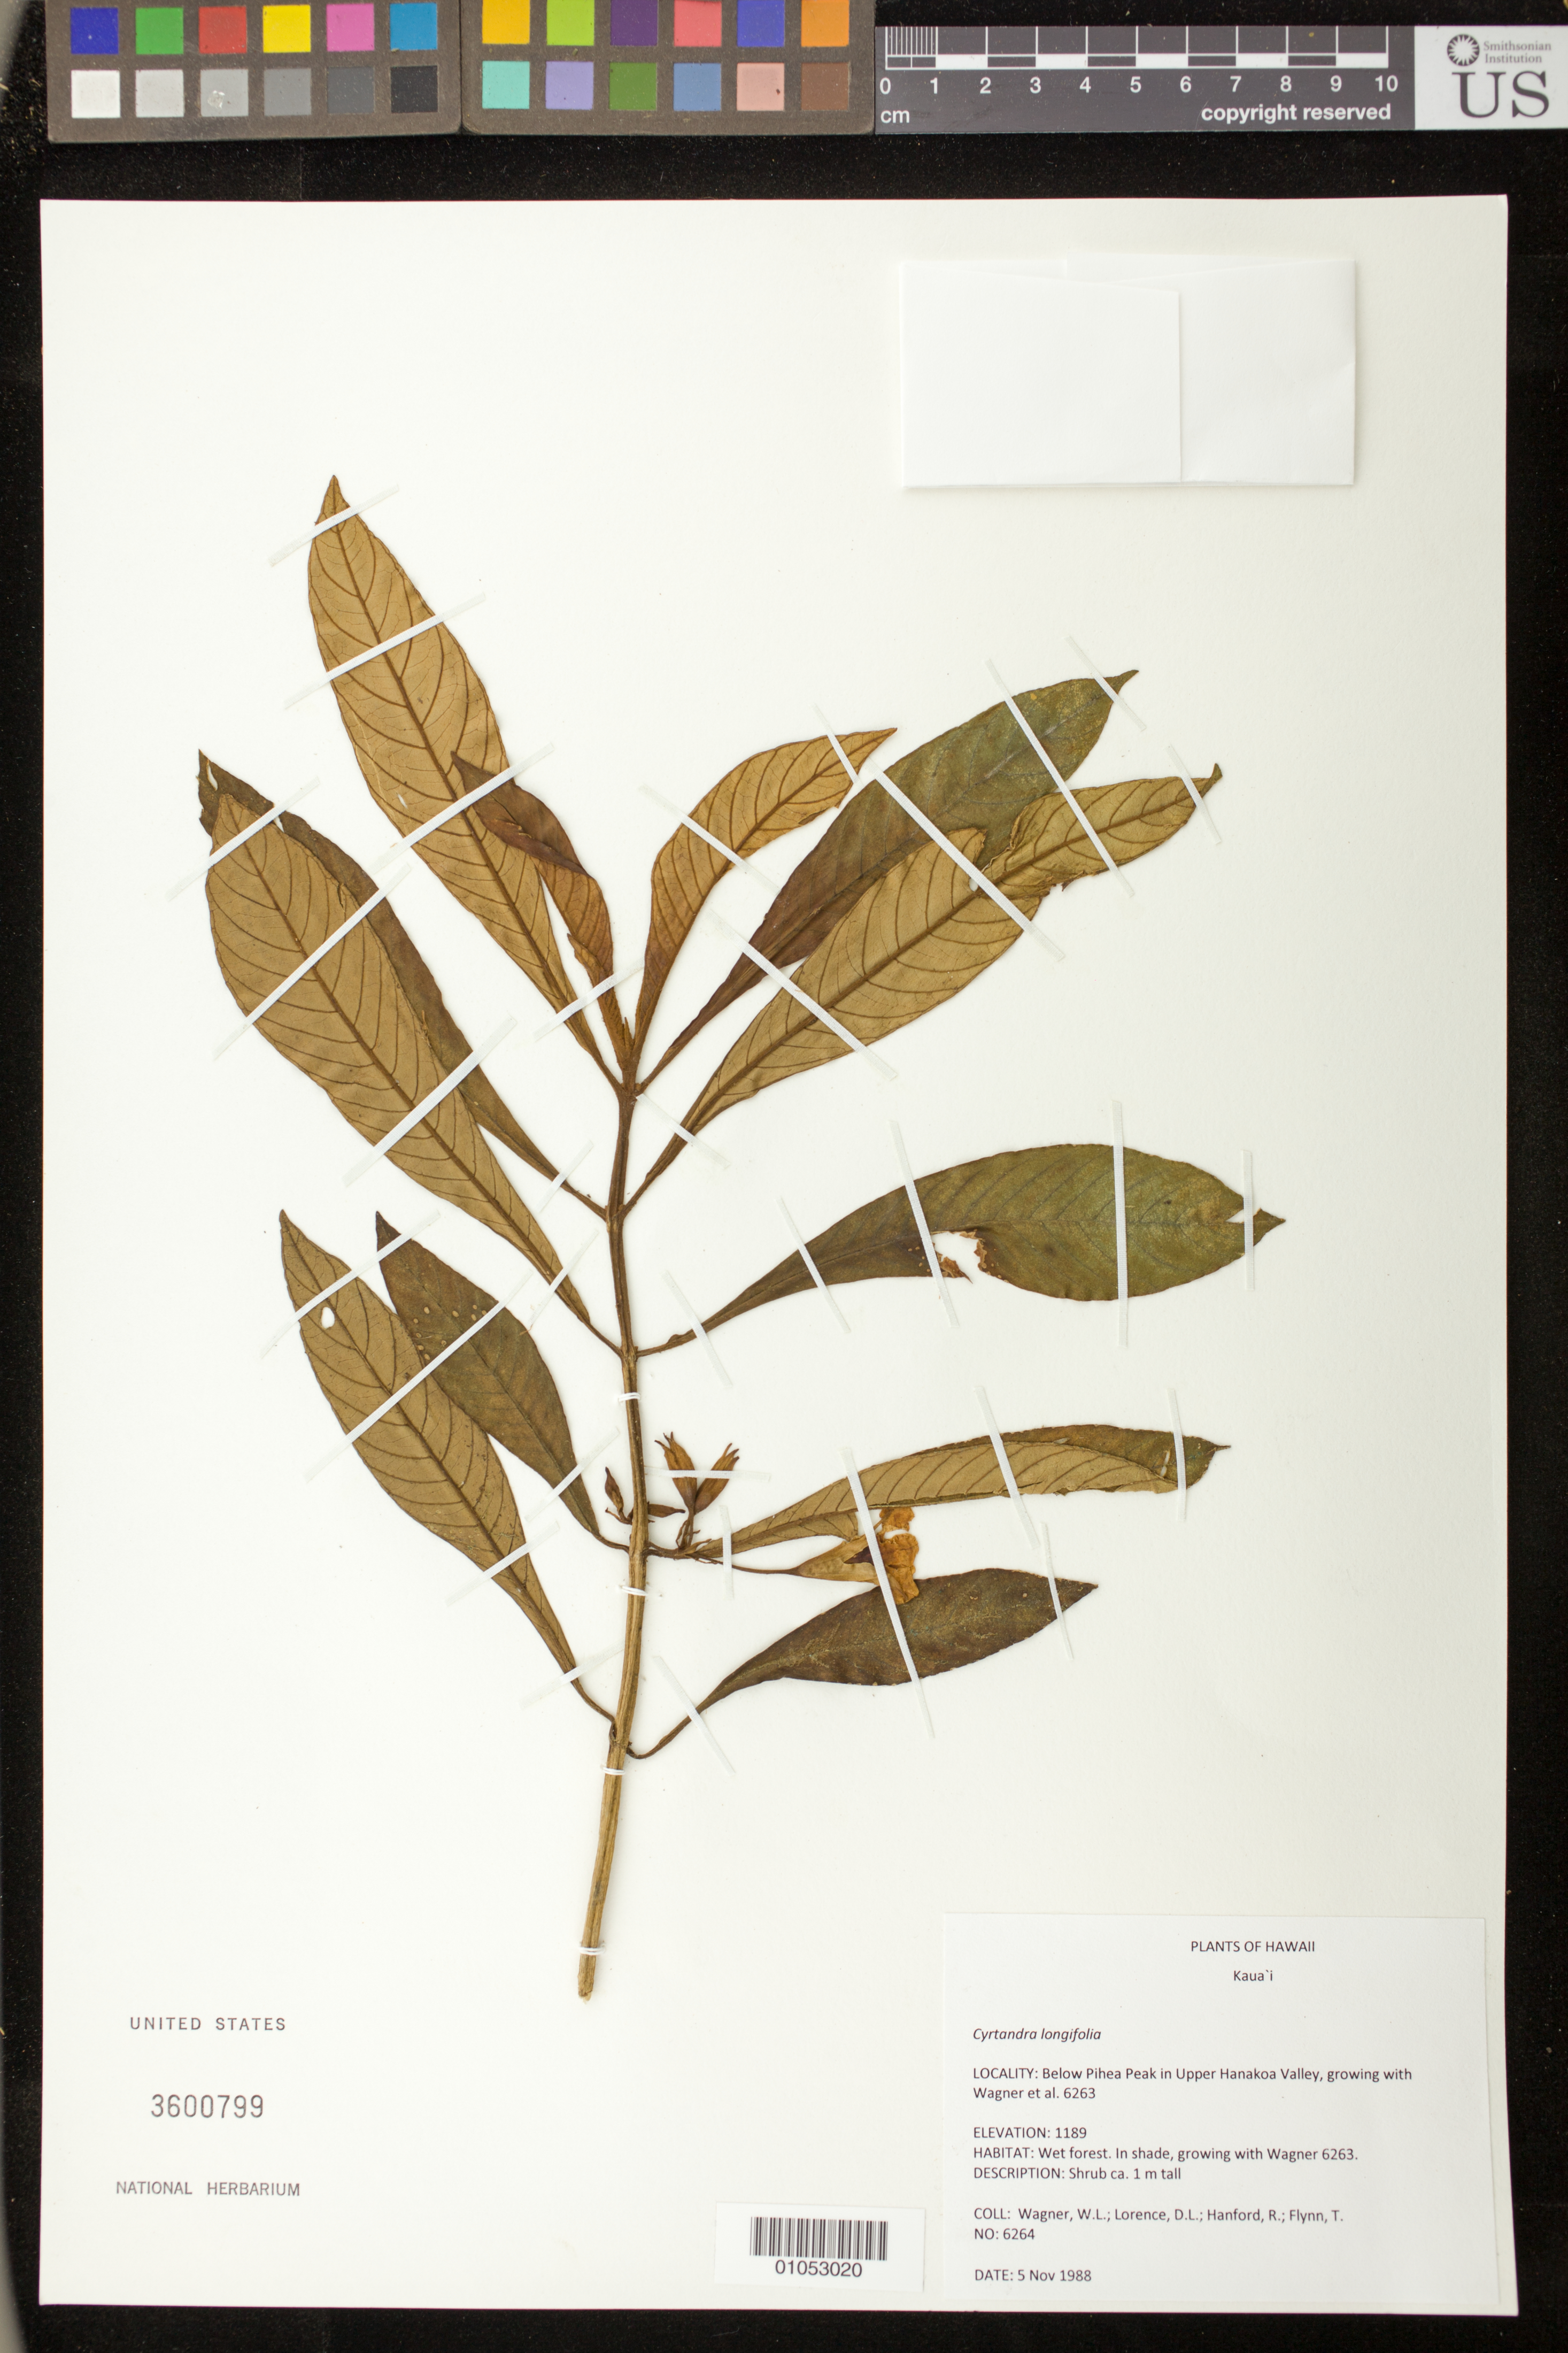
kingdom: Plantae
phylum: Tracheophyta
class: Magnoliopsida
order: Lamiales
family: Gesneriaceae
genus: Cyrtandra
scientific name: Cyrtandra longifolia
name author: (Wawra) Hillebr. ex C.B. Clarke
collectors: W. L. Wagner, D. Lorence, R. Hanford & T. W. Flynn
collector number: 6264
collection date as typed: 5 Nov 1988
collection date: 1988-11-05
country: United States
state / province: Hawaii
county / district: Kauai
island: Kaua'i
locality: Below Pihea Peak in Upper Hanakoa Valley, growing with Wagner et al. 6263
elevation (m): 1189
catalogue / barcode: US 3600799